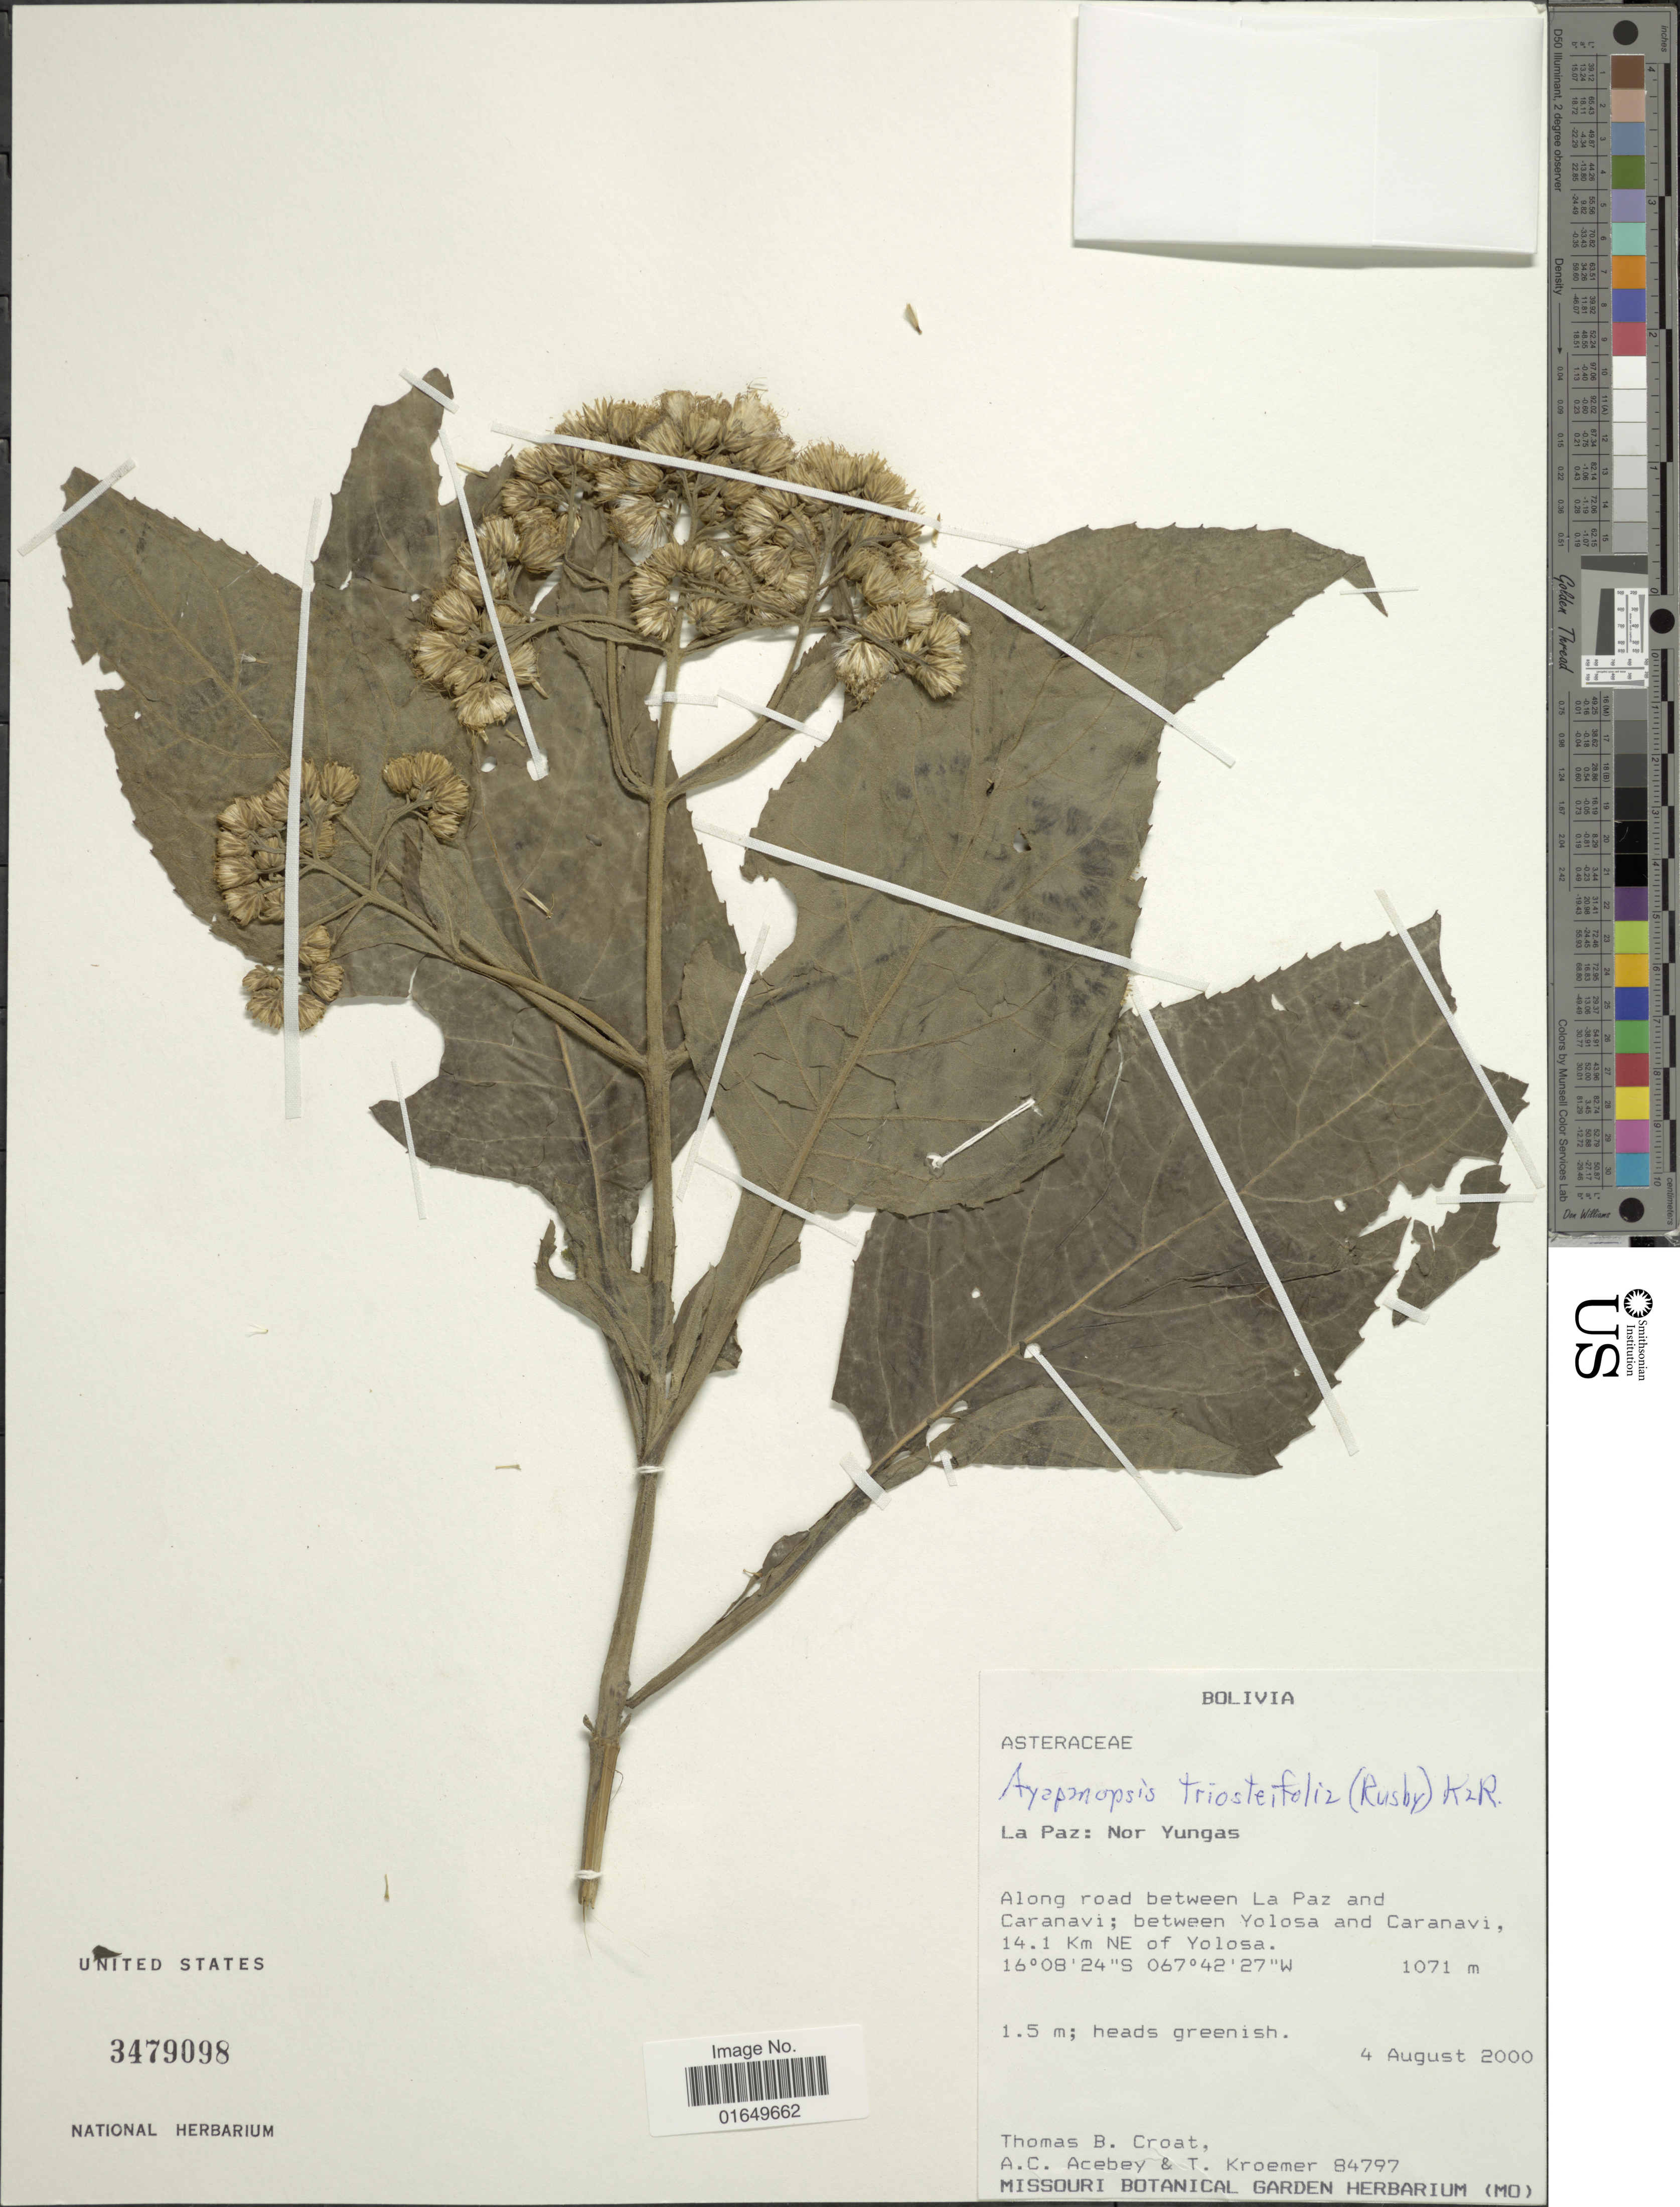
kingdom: Plantae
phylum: Tracheophyta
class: Magnoliopsida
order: Asterales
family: Asteraceae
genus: Ayapanopsis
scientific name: Ayapanopsis triosteifolia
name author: (Rusby) R.M. King & H. Rob.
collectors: T. B. Croat, A. Acebey & T. Kroemer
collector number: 84797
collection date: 2000-08-04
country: Bolivia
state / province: La Paz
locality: Nor Yungas. Along road between La Paz and Caranavi; between Yolosa and Caranavi, 14.1 Km NE of Yolosa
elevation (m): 1071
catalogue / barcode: US 3479098